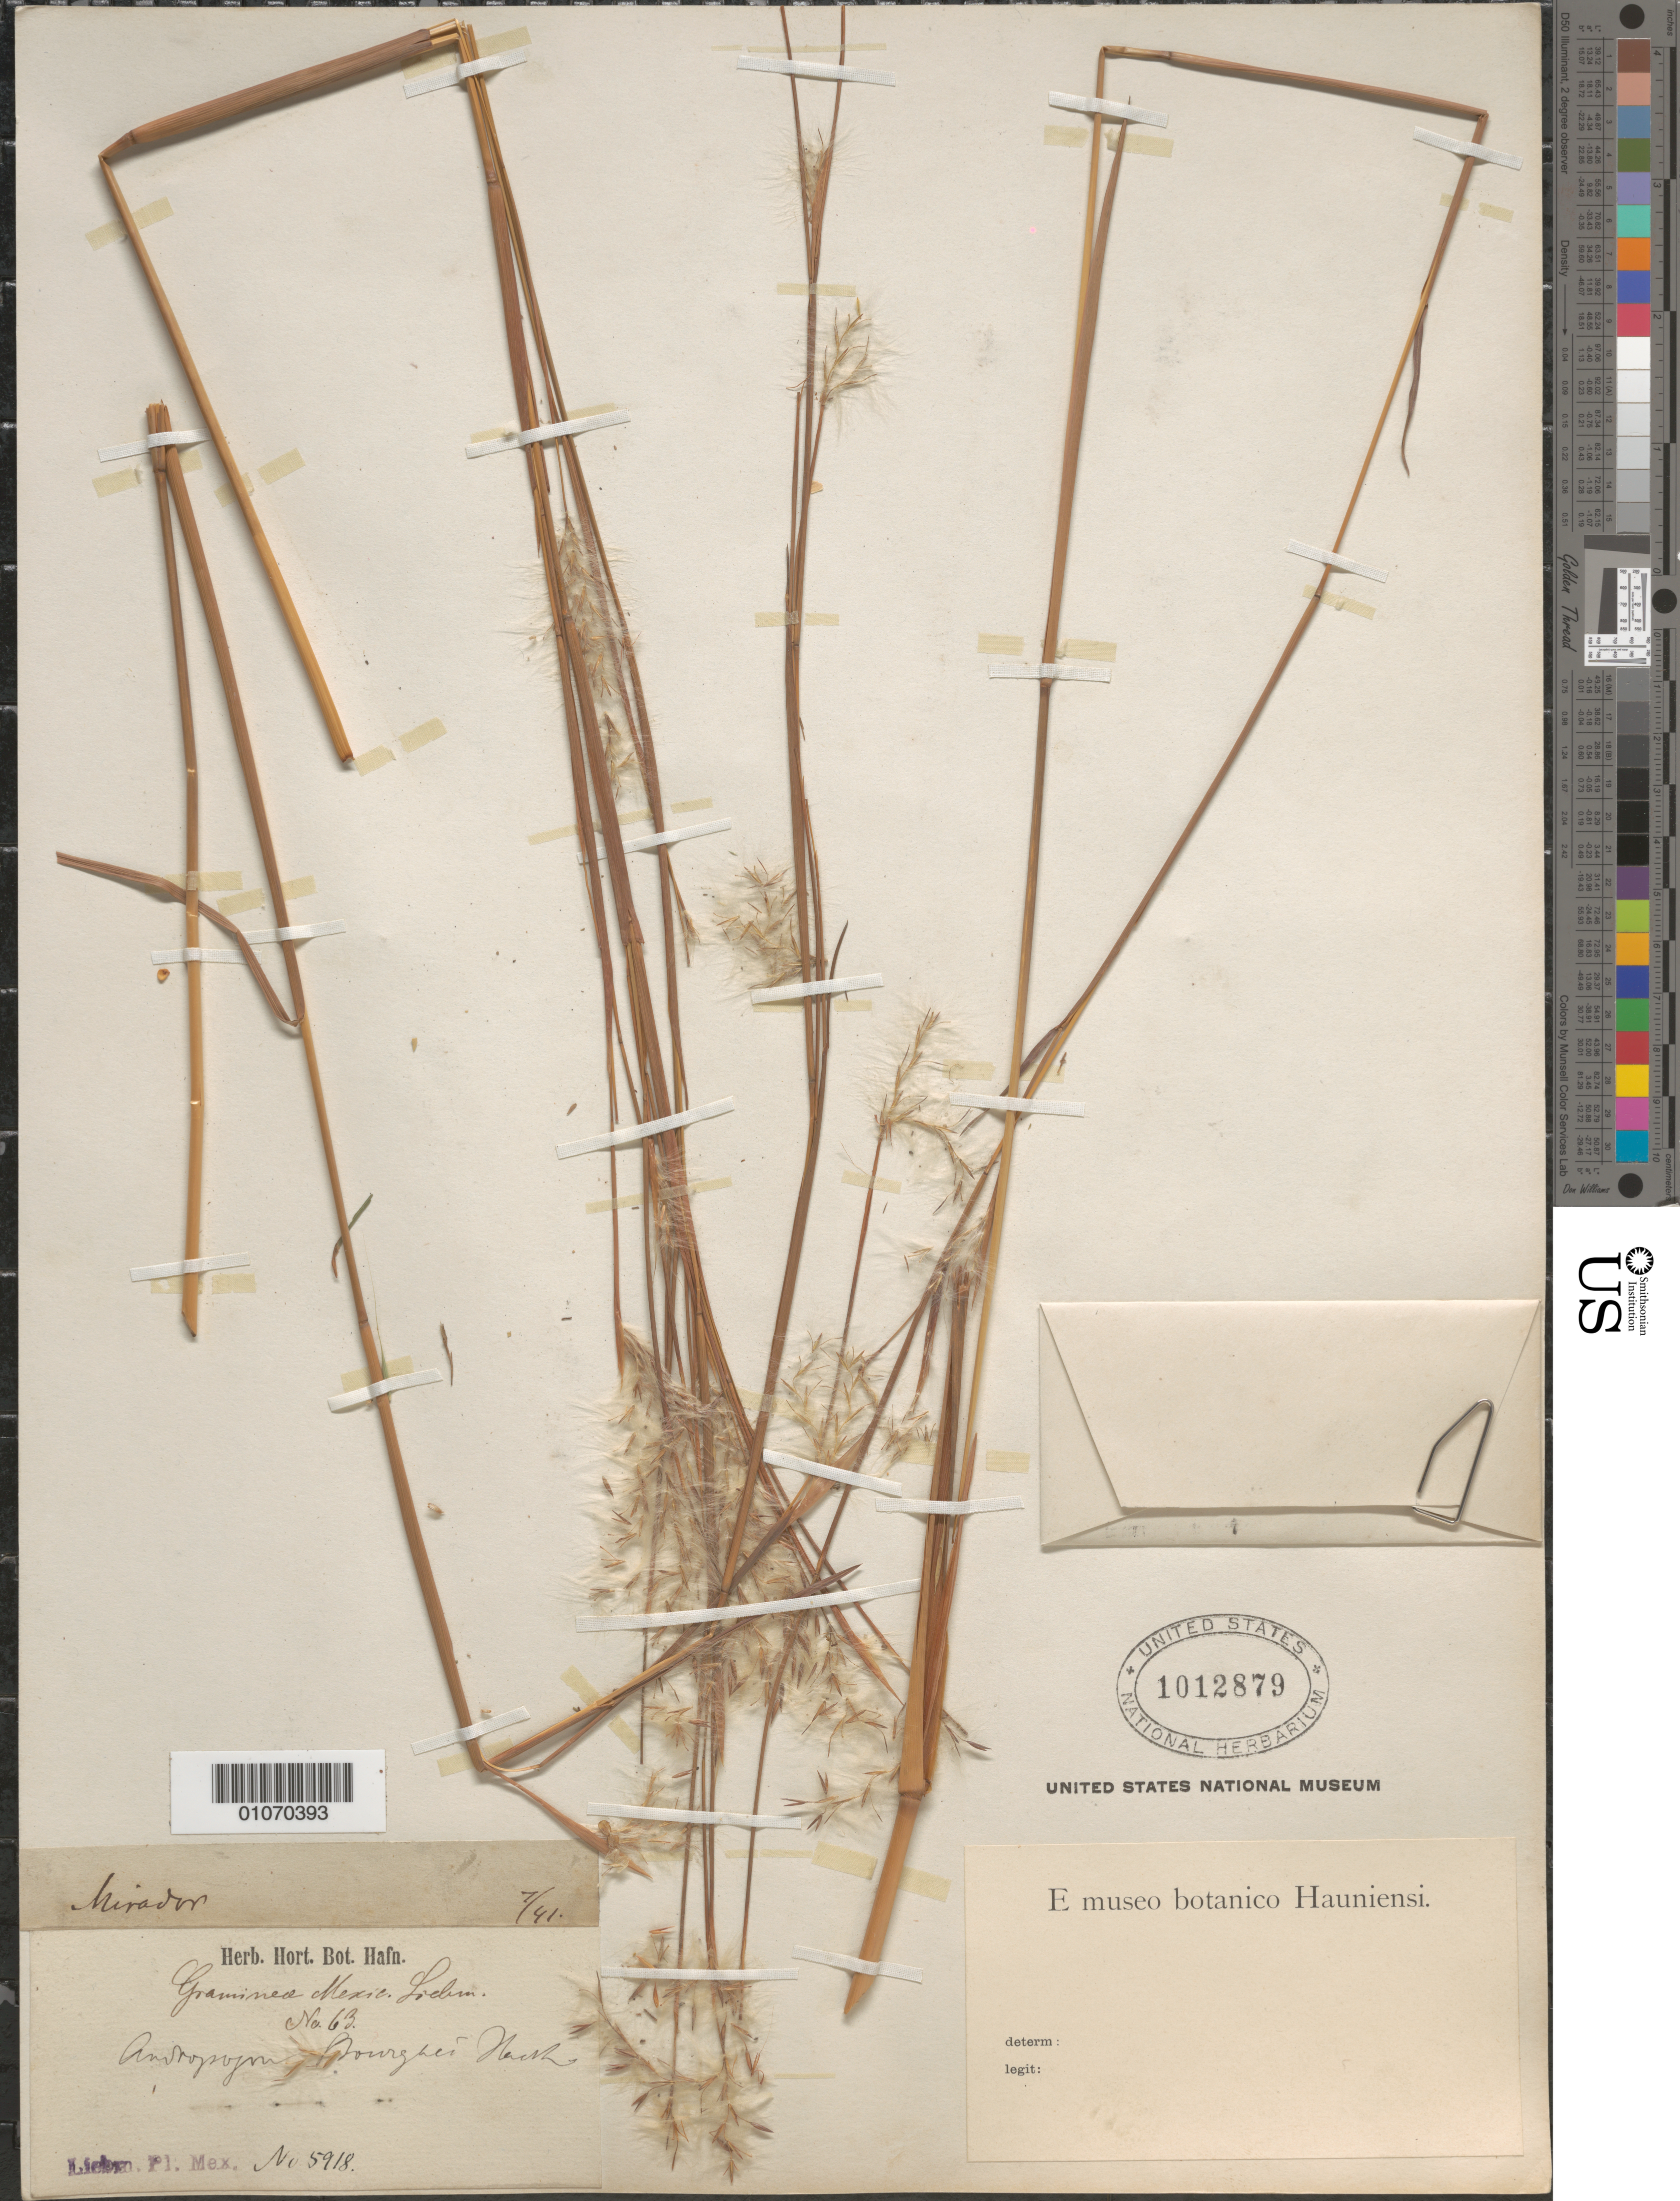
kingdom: Plantae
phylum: Tracheophyta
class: Liliopsida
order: Poales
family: Poaceae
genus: Andropogon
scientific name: Andropogon bourgaei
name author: Hack.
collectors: Mirador, --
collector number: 5918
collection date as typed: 1841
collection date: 1841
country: Mexico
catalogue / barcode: US 1012879